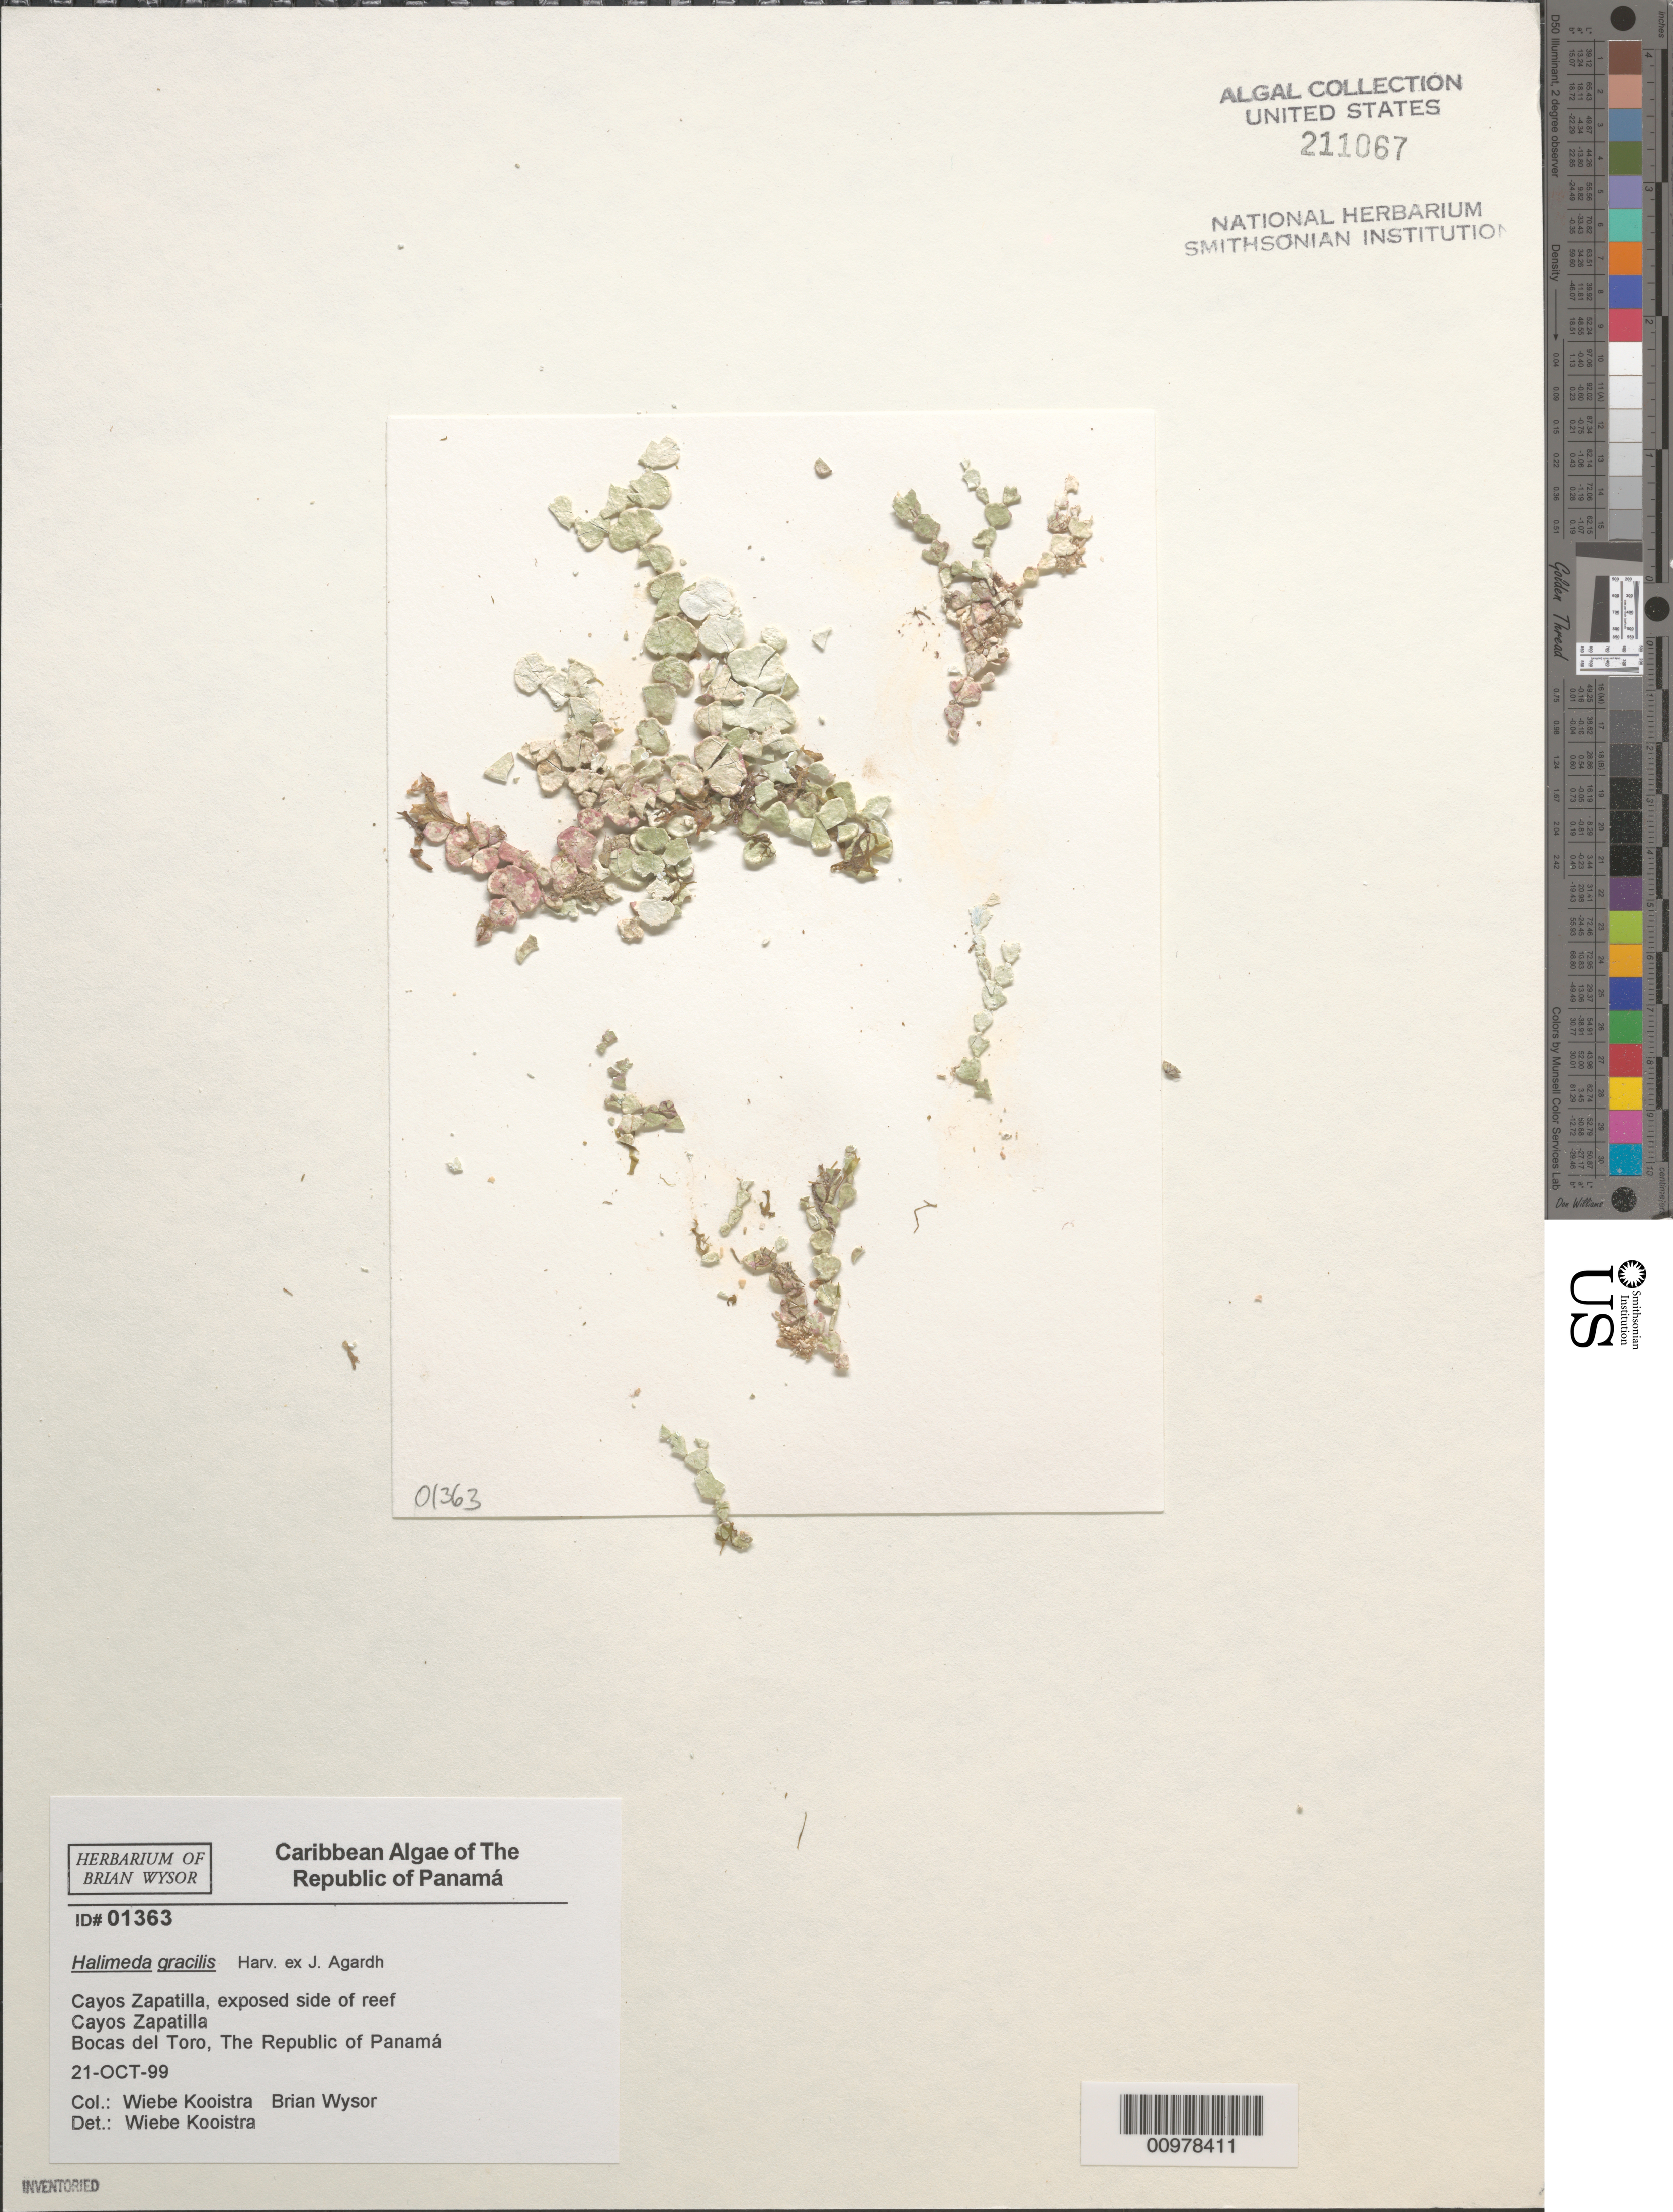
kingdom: Plantae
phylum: Chlorophyta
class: Ulvophyceae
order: Bryopsidales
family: Halimedaceae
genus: Halimeda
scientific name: Halimeda gracilis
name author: Harv. ex J. Agardh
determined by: Kooistra, Wiebe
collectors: B. Wysor & W. Kooistra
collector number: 01363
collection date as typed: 21 Oct 1999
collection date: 1999-10-21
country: Panama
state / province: Bocas del Toro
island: Cayos Zapatilla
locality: Exposed side of reef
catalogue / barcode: US 211067